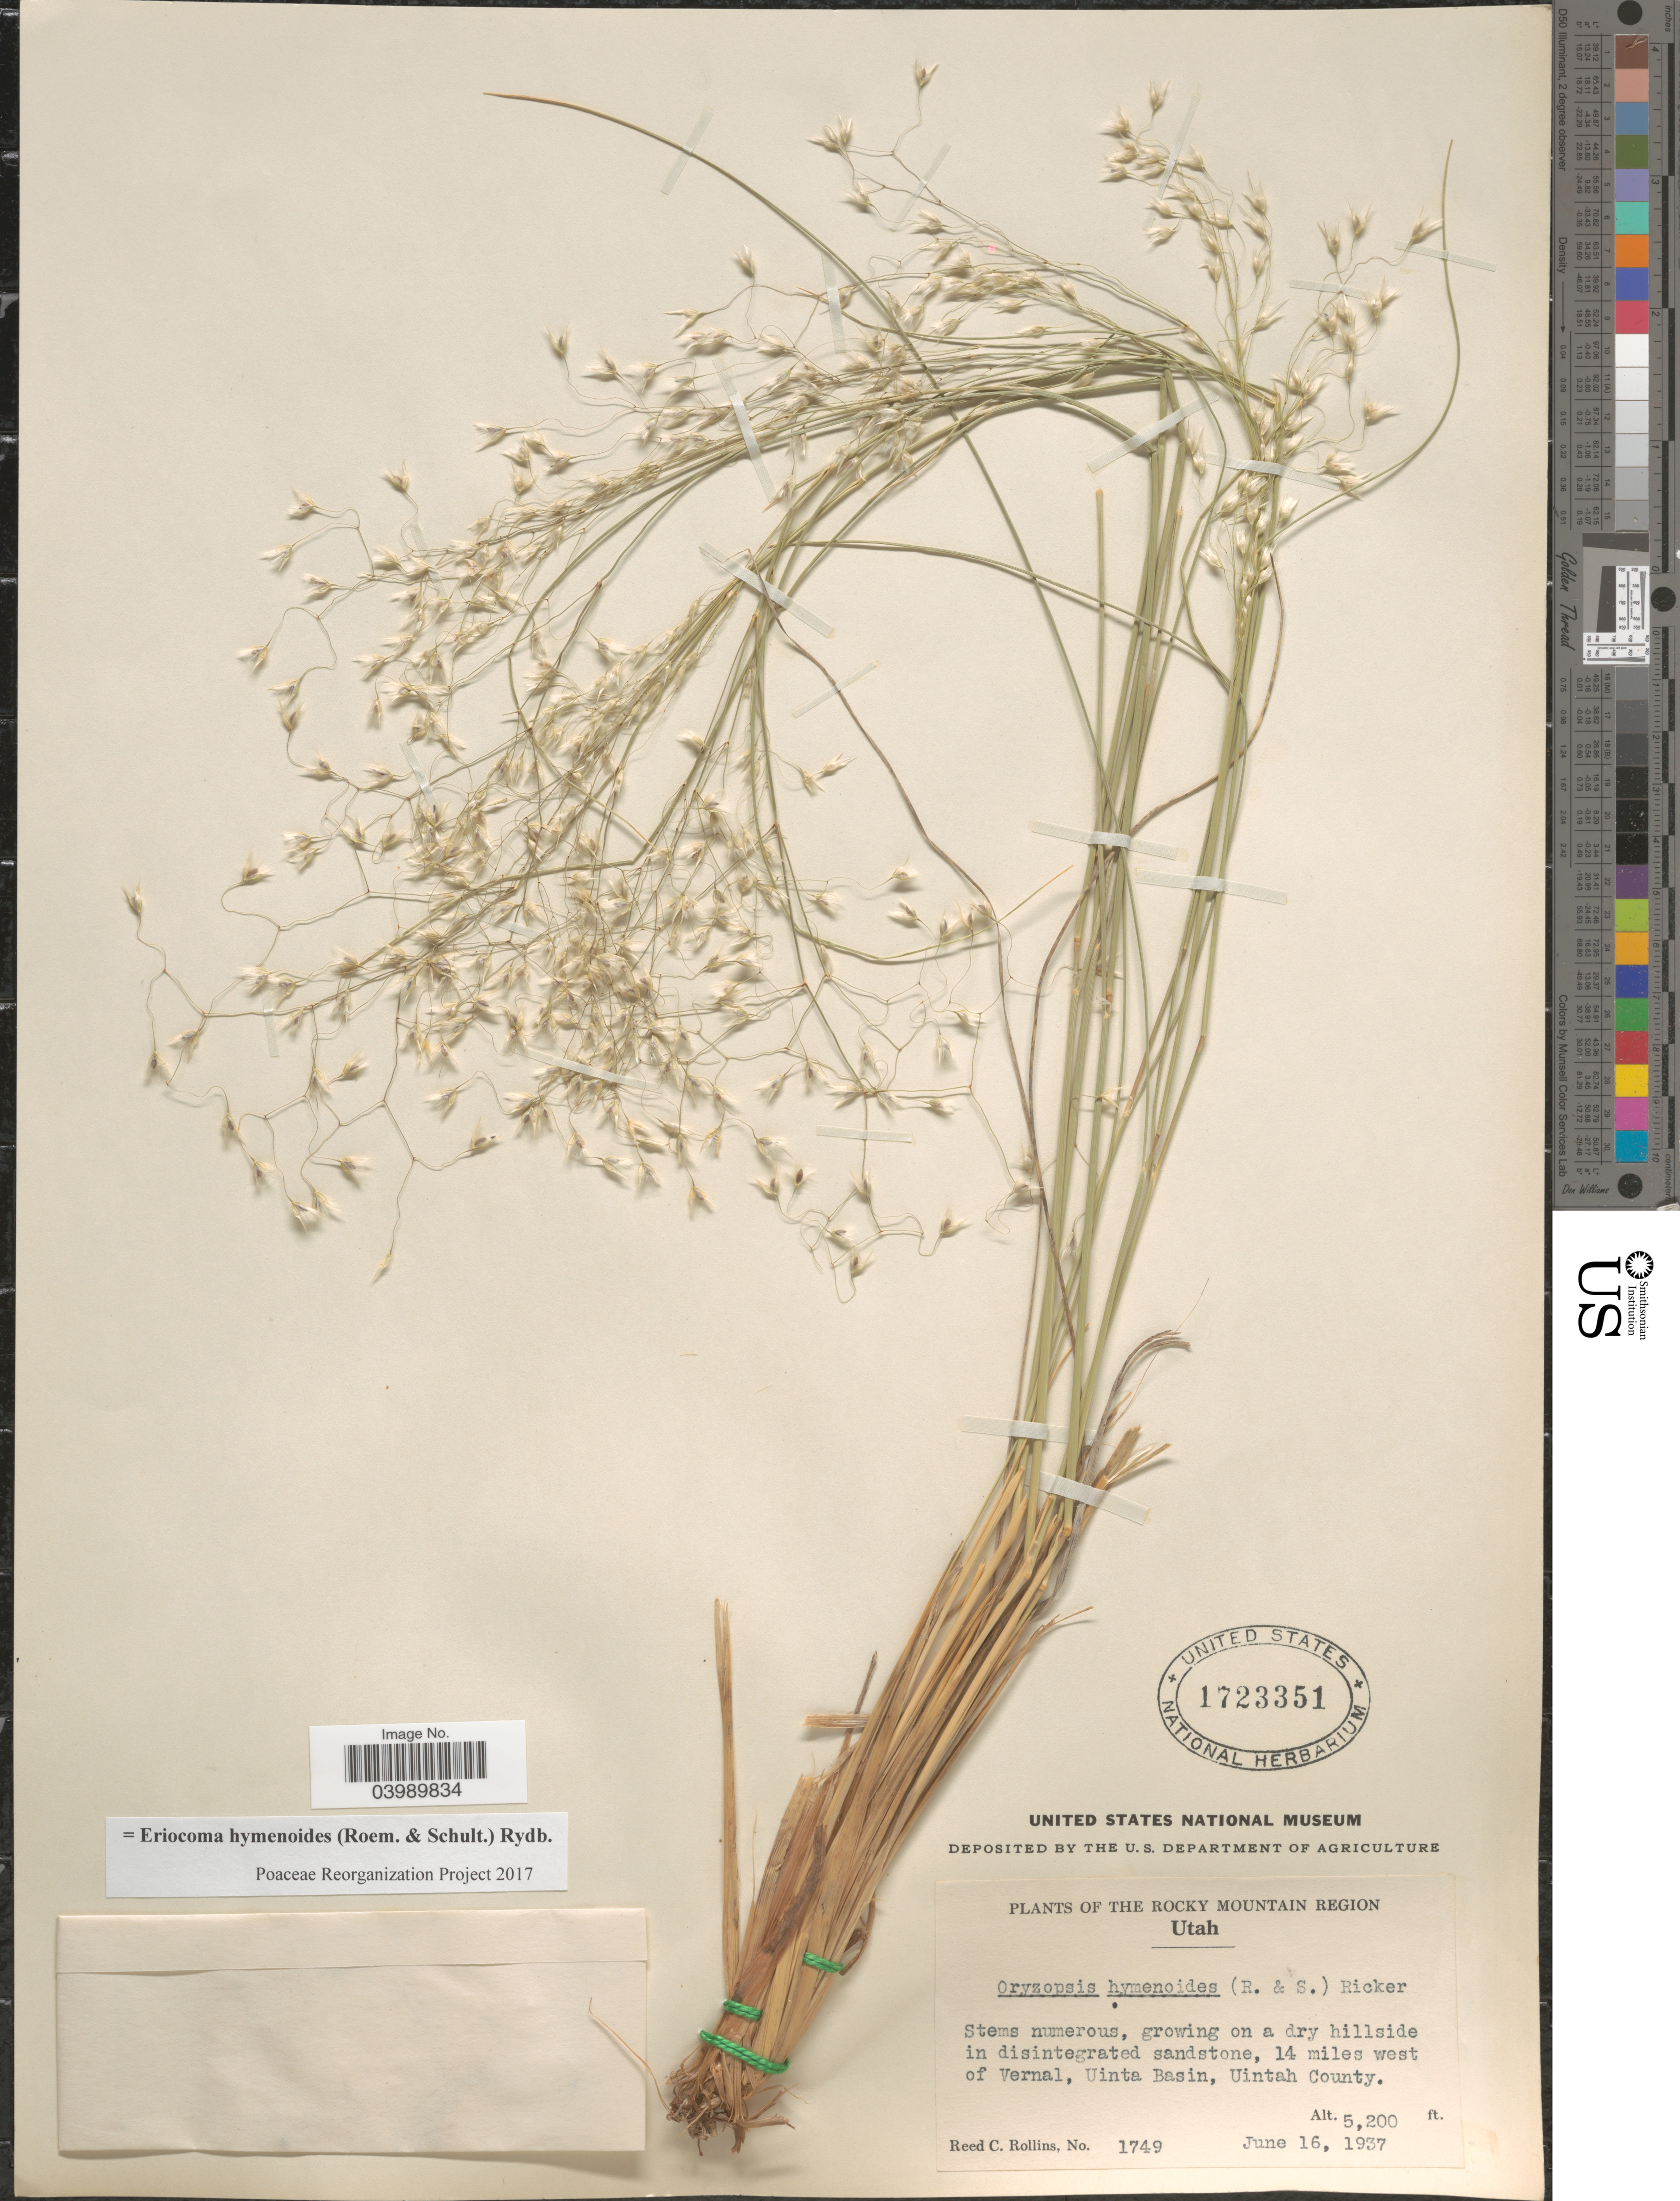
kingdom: Plantae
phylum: Tracheophyta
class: Liliopsida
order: Poales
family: Poaceae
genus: Eriocoma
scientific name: Eriocoma hymenoides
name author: (Roem. & Schult.) Rydb.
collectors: R. C. Rollins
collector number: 1749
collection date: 1937-06-16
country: United States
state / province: Utah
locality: The Rocky Mountain Region. 14 miles west of Vernal, Uinta Basin, Uintah County.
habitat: growing on a dry hillside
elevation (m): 1585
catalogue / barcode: US 1723351